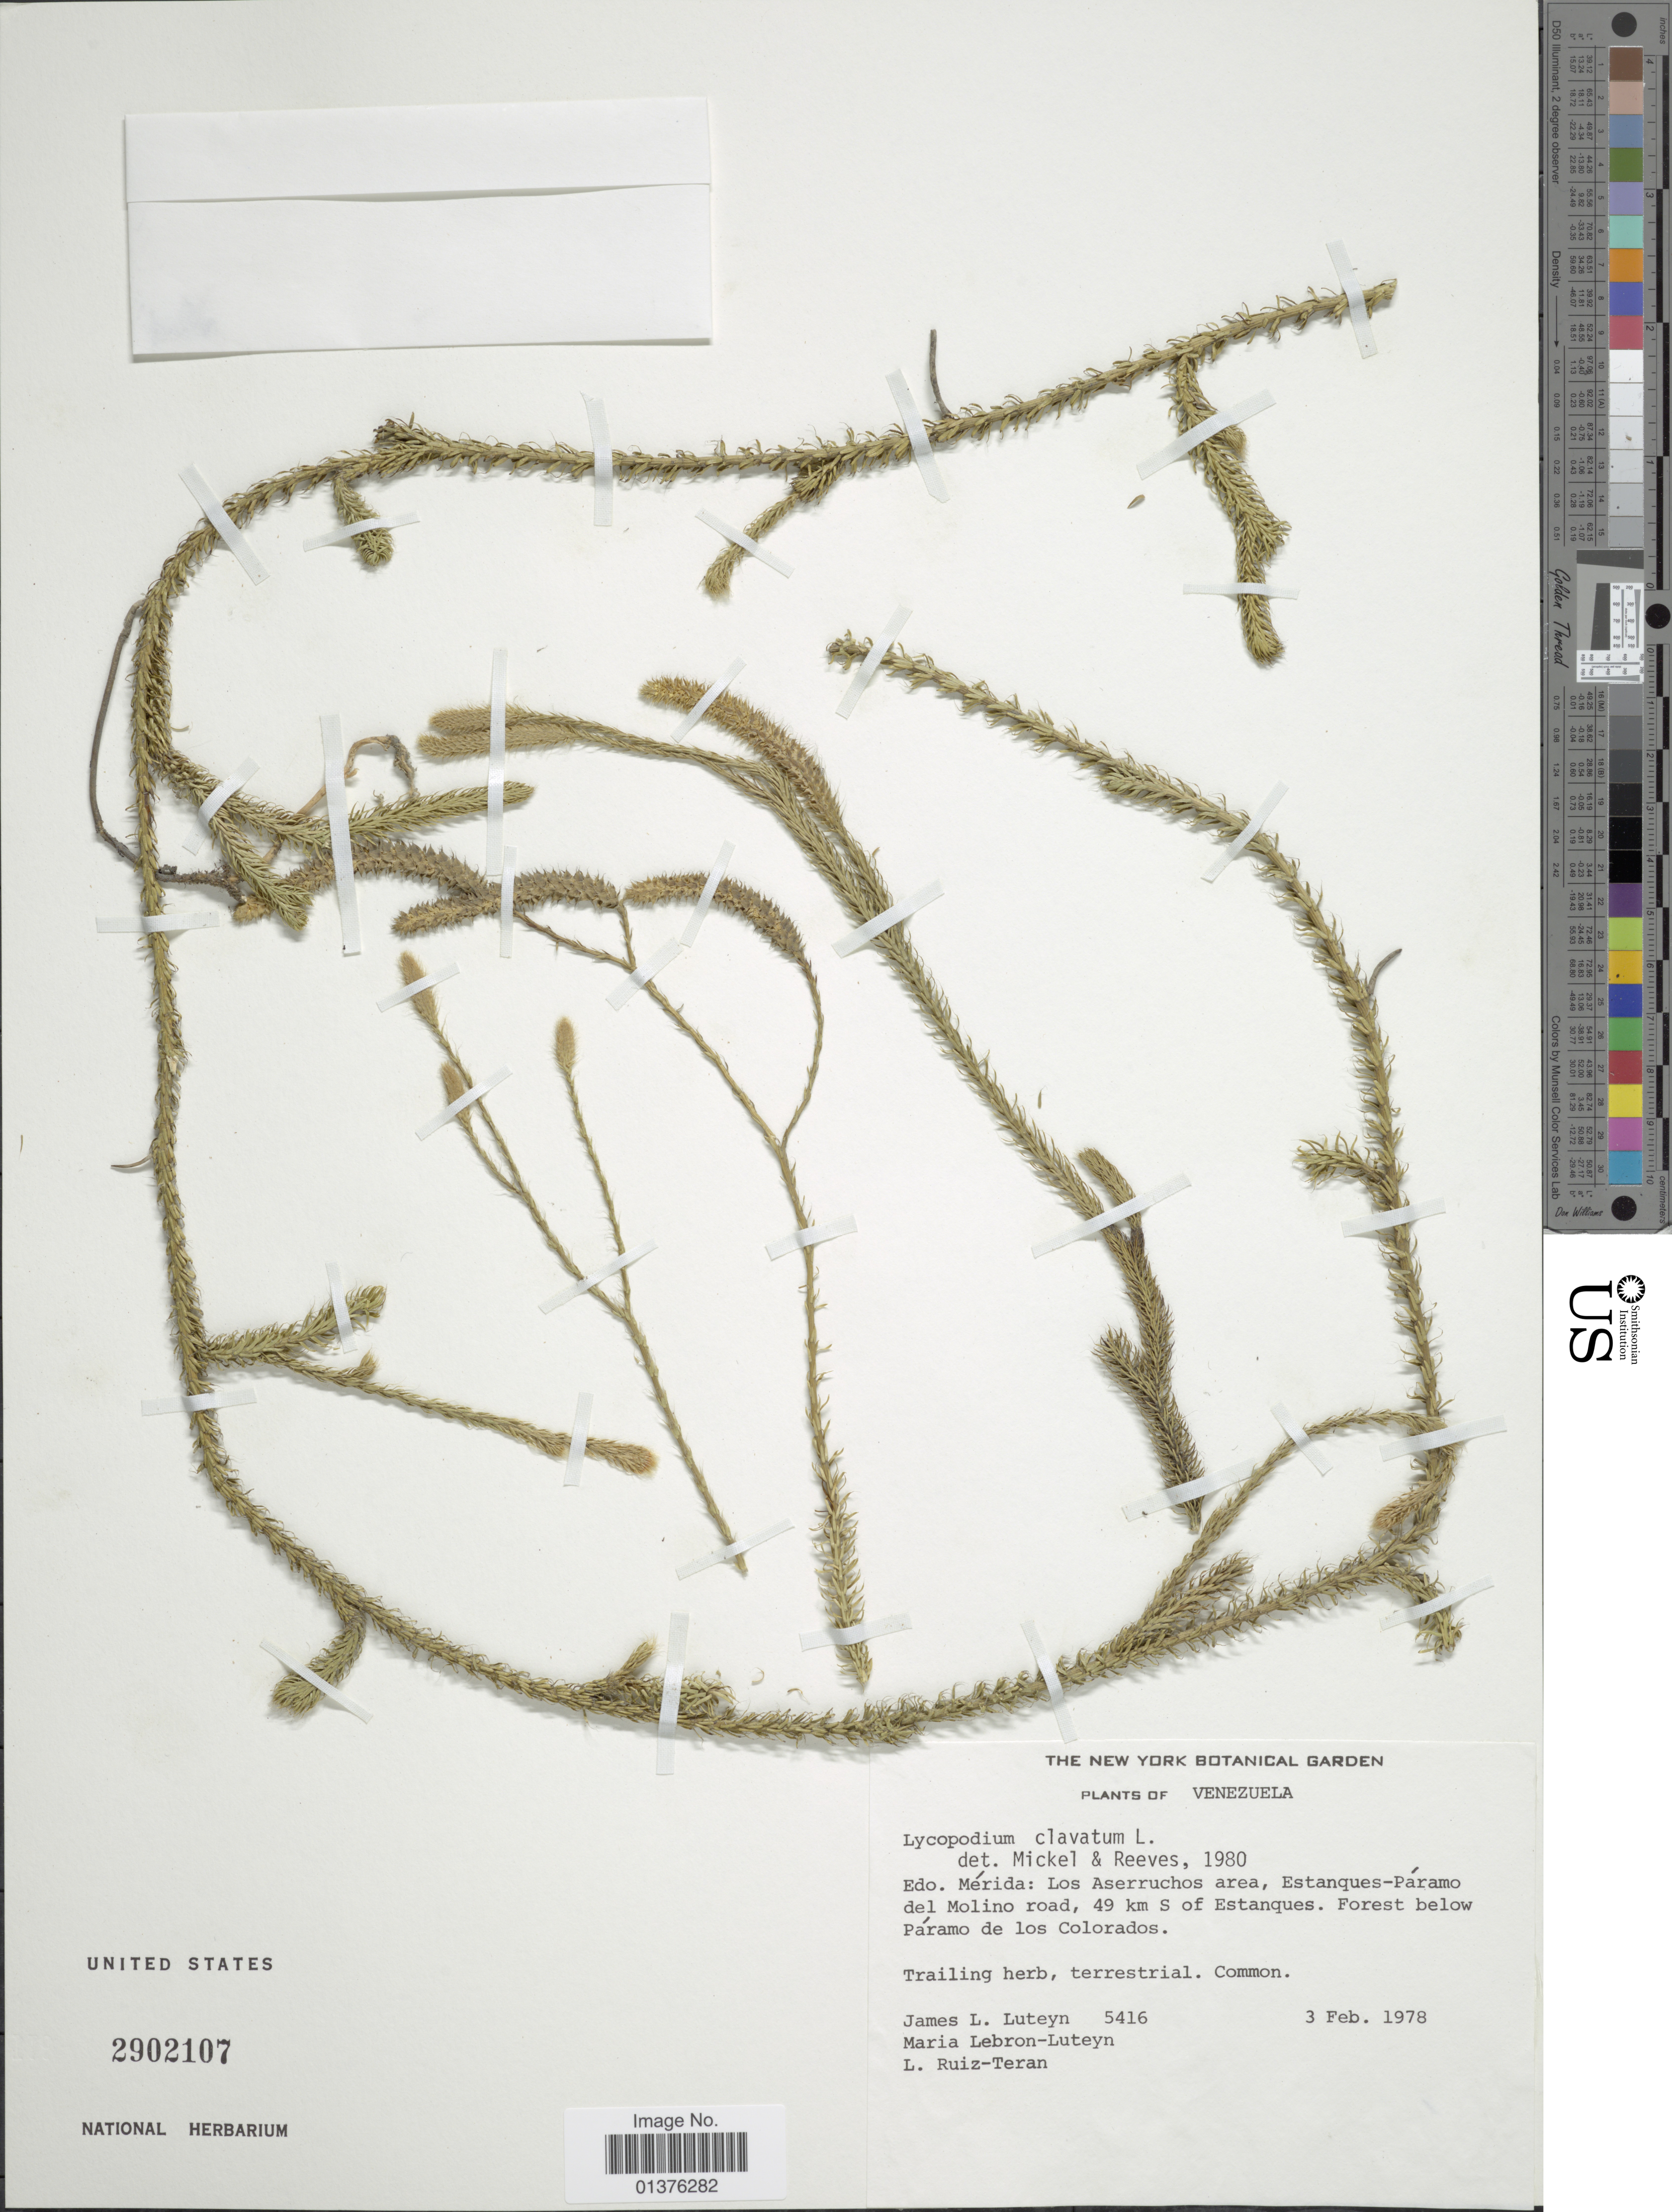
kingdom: Plantae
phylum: Tracheophyta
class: Lycopodiopsida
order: Lycopodiales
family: Lycopodiaceae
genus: Lycopodium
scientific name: Lycopodium clavatum subsp. clavatum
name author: L.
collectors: J. L. Luteyn, M. L. Lebrón-Luteyn, L. E. Ruíz-Terán & M. L. Lebrón-Luteyn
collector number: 5416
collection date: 1978-02-03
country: Venezuela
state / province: Mérida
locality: Los Aserruchos area, Estanques-Páramo del Molino road, 49km S of Estanques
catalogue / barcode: US 2902107